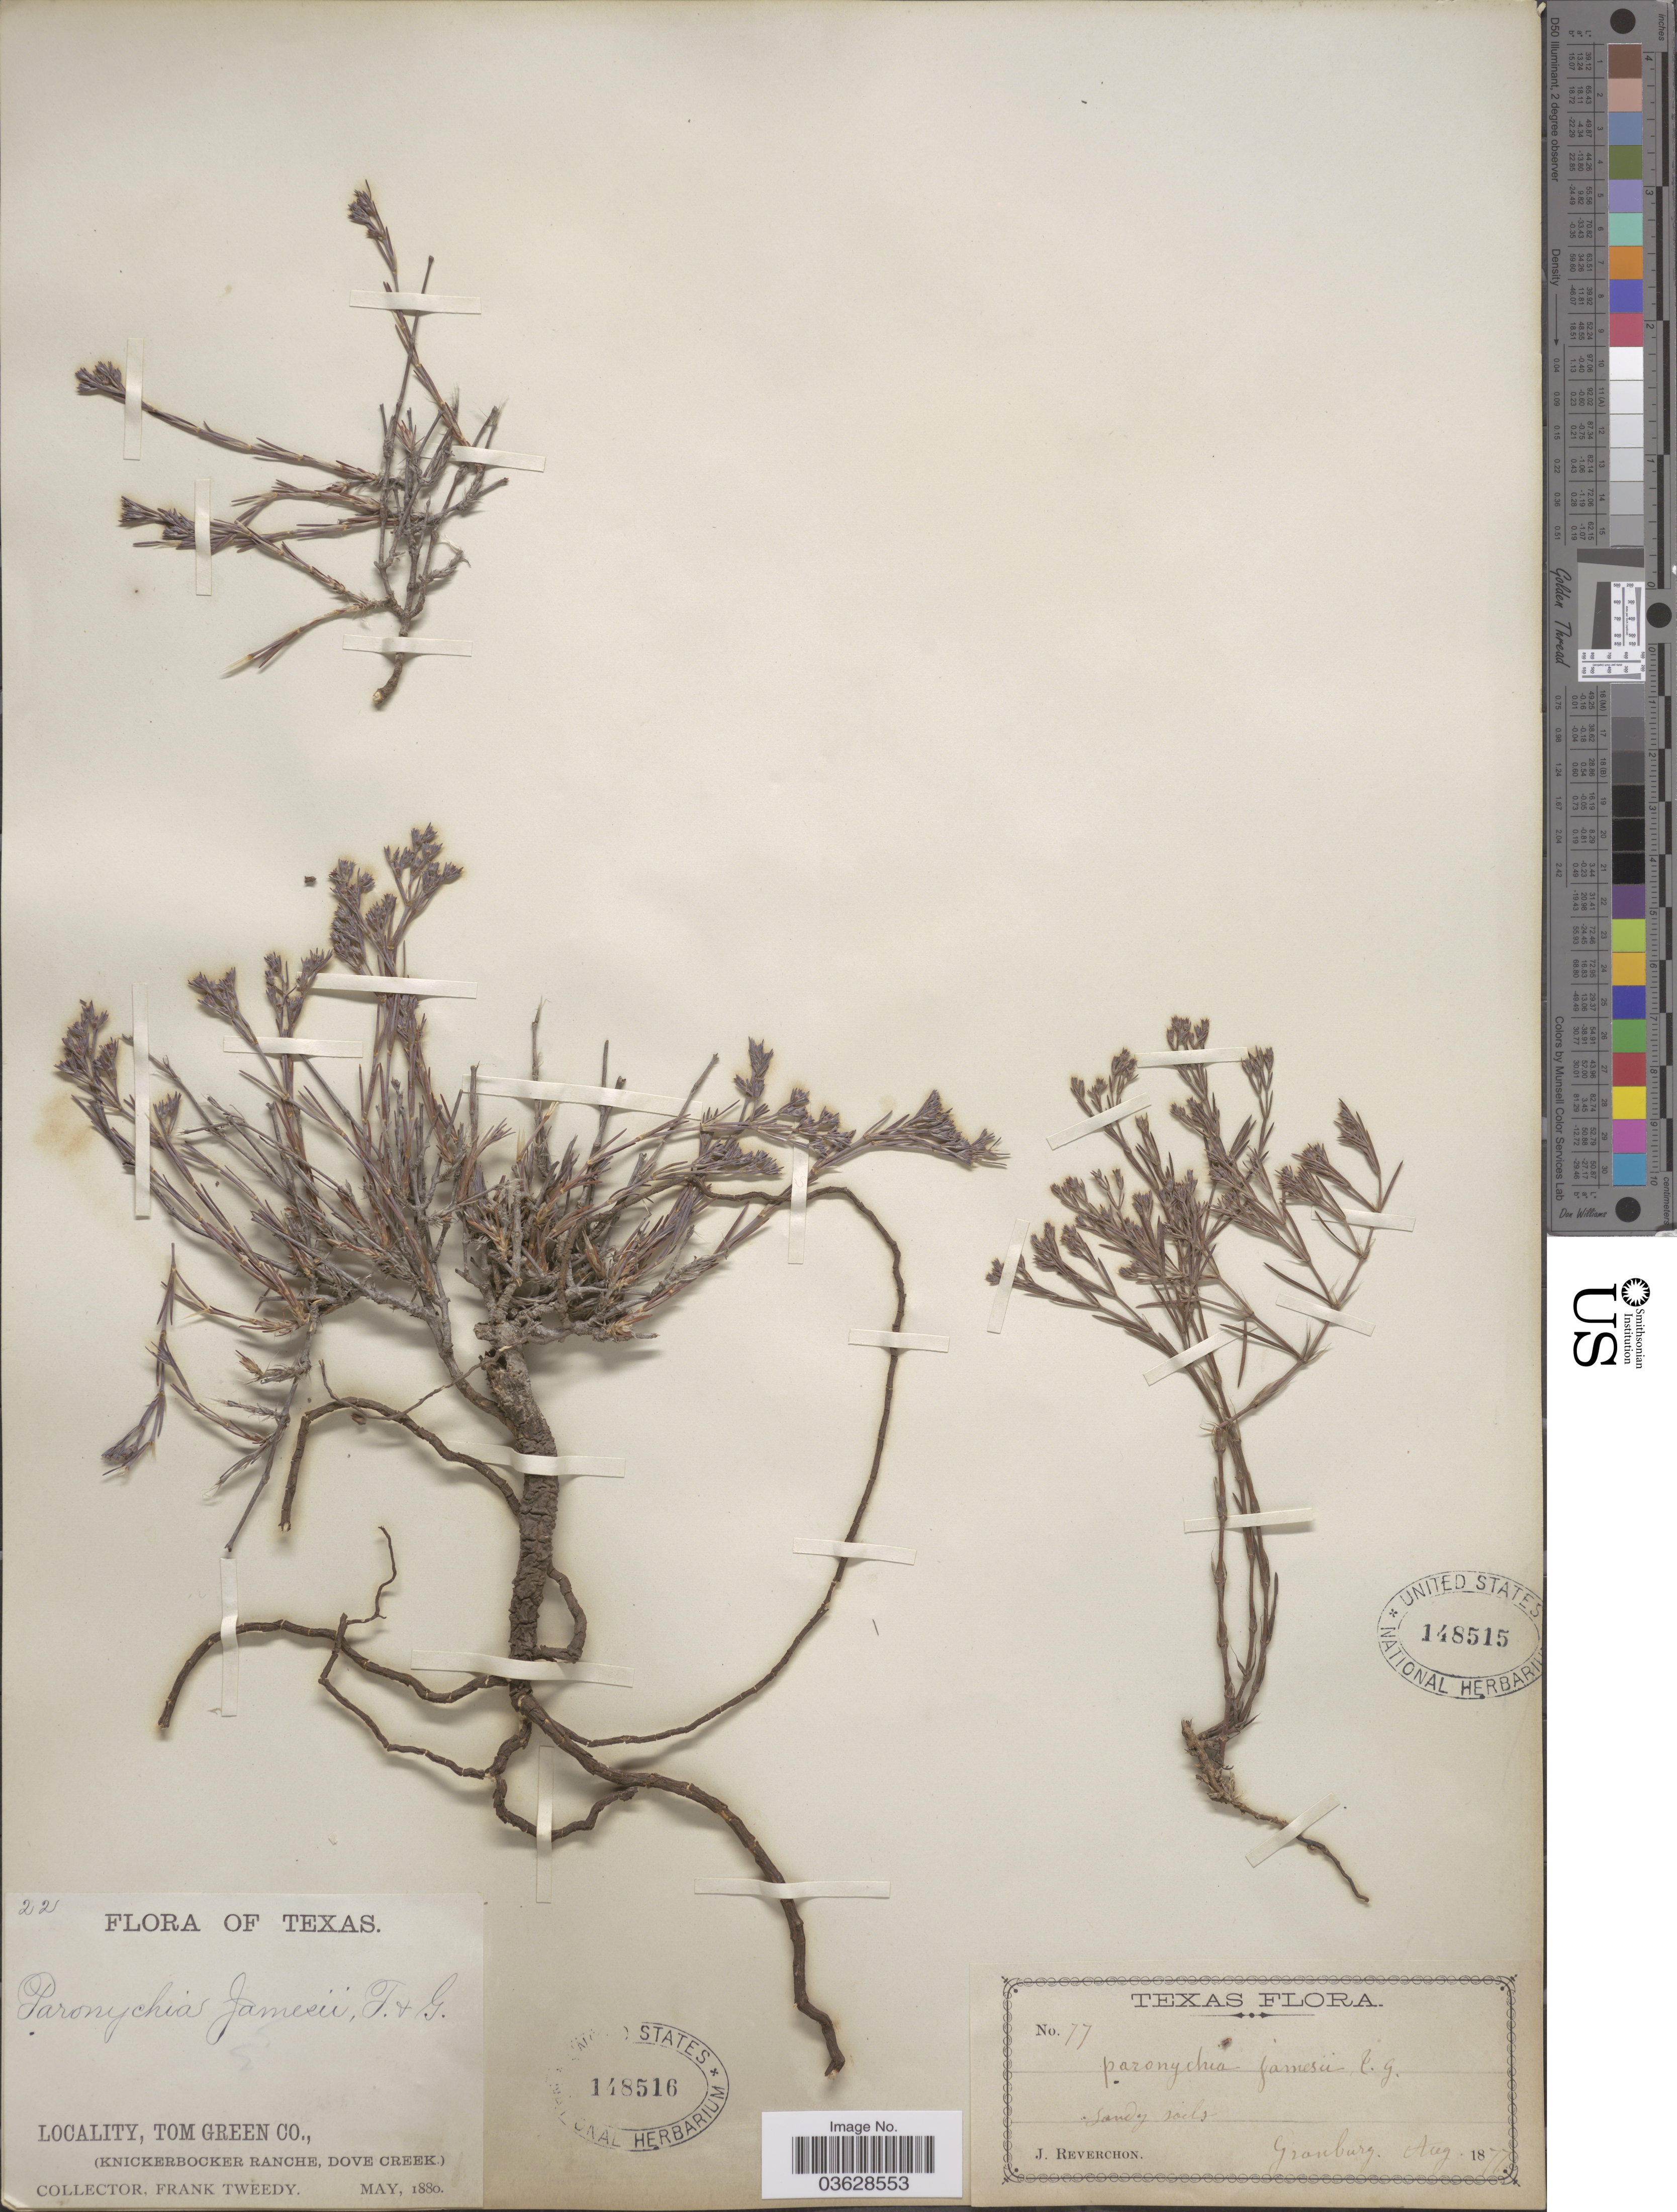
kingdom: Plantae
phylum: Tracheophyta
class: Magnoliopsida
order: Caryophyllales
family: Caryophyllaceae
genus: Paronychia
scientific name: Paronychia jamesii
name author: Torr. & A. Gray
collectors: F. Tweedy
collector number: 22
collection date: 1880-05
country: United States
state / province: Texas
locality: Tom Green Co., (Knickerbocker Ranche, Dove Creek).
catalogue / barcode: US 148516